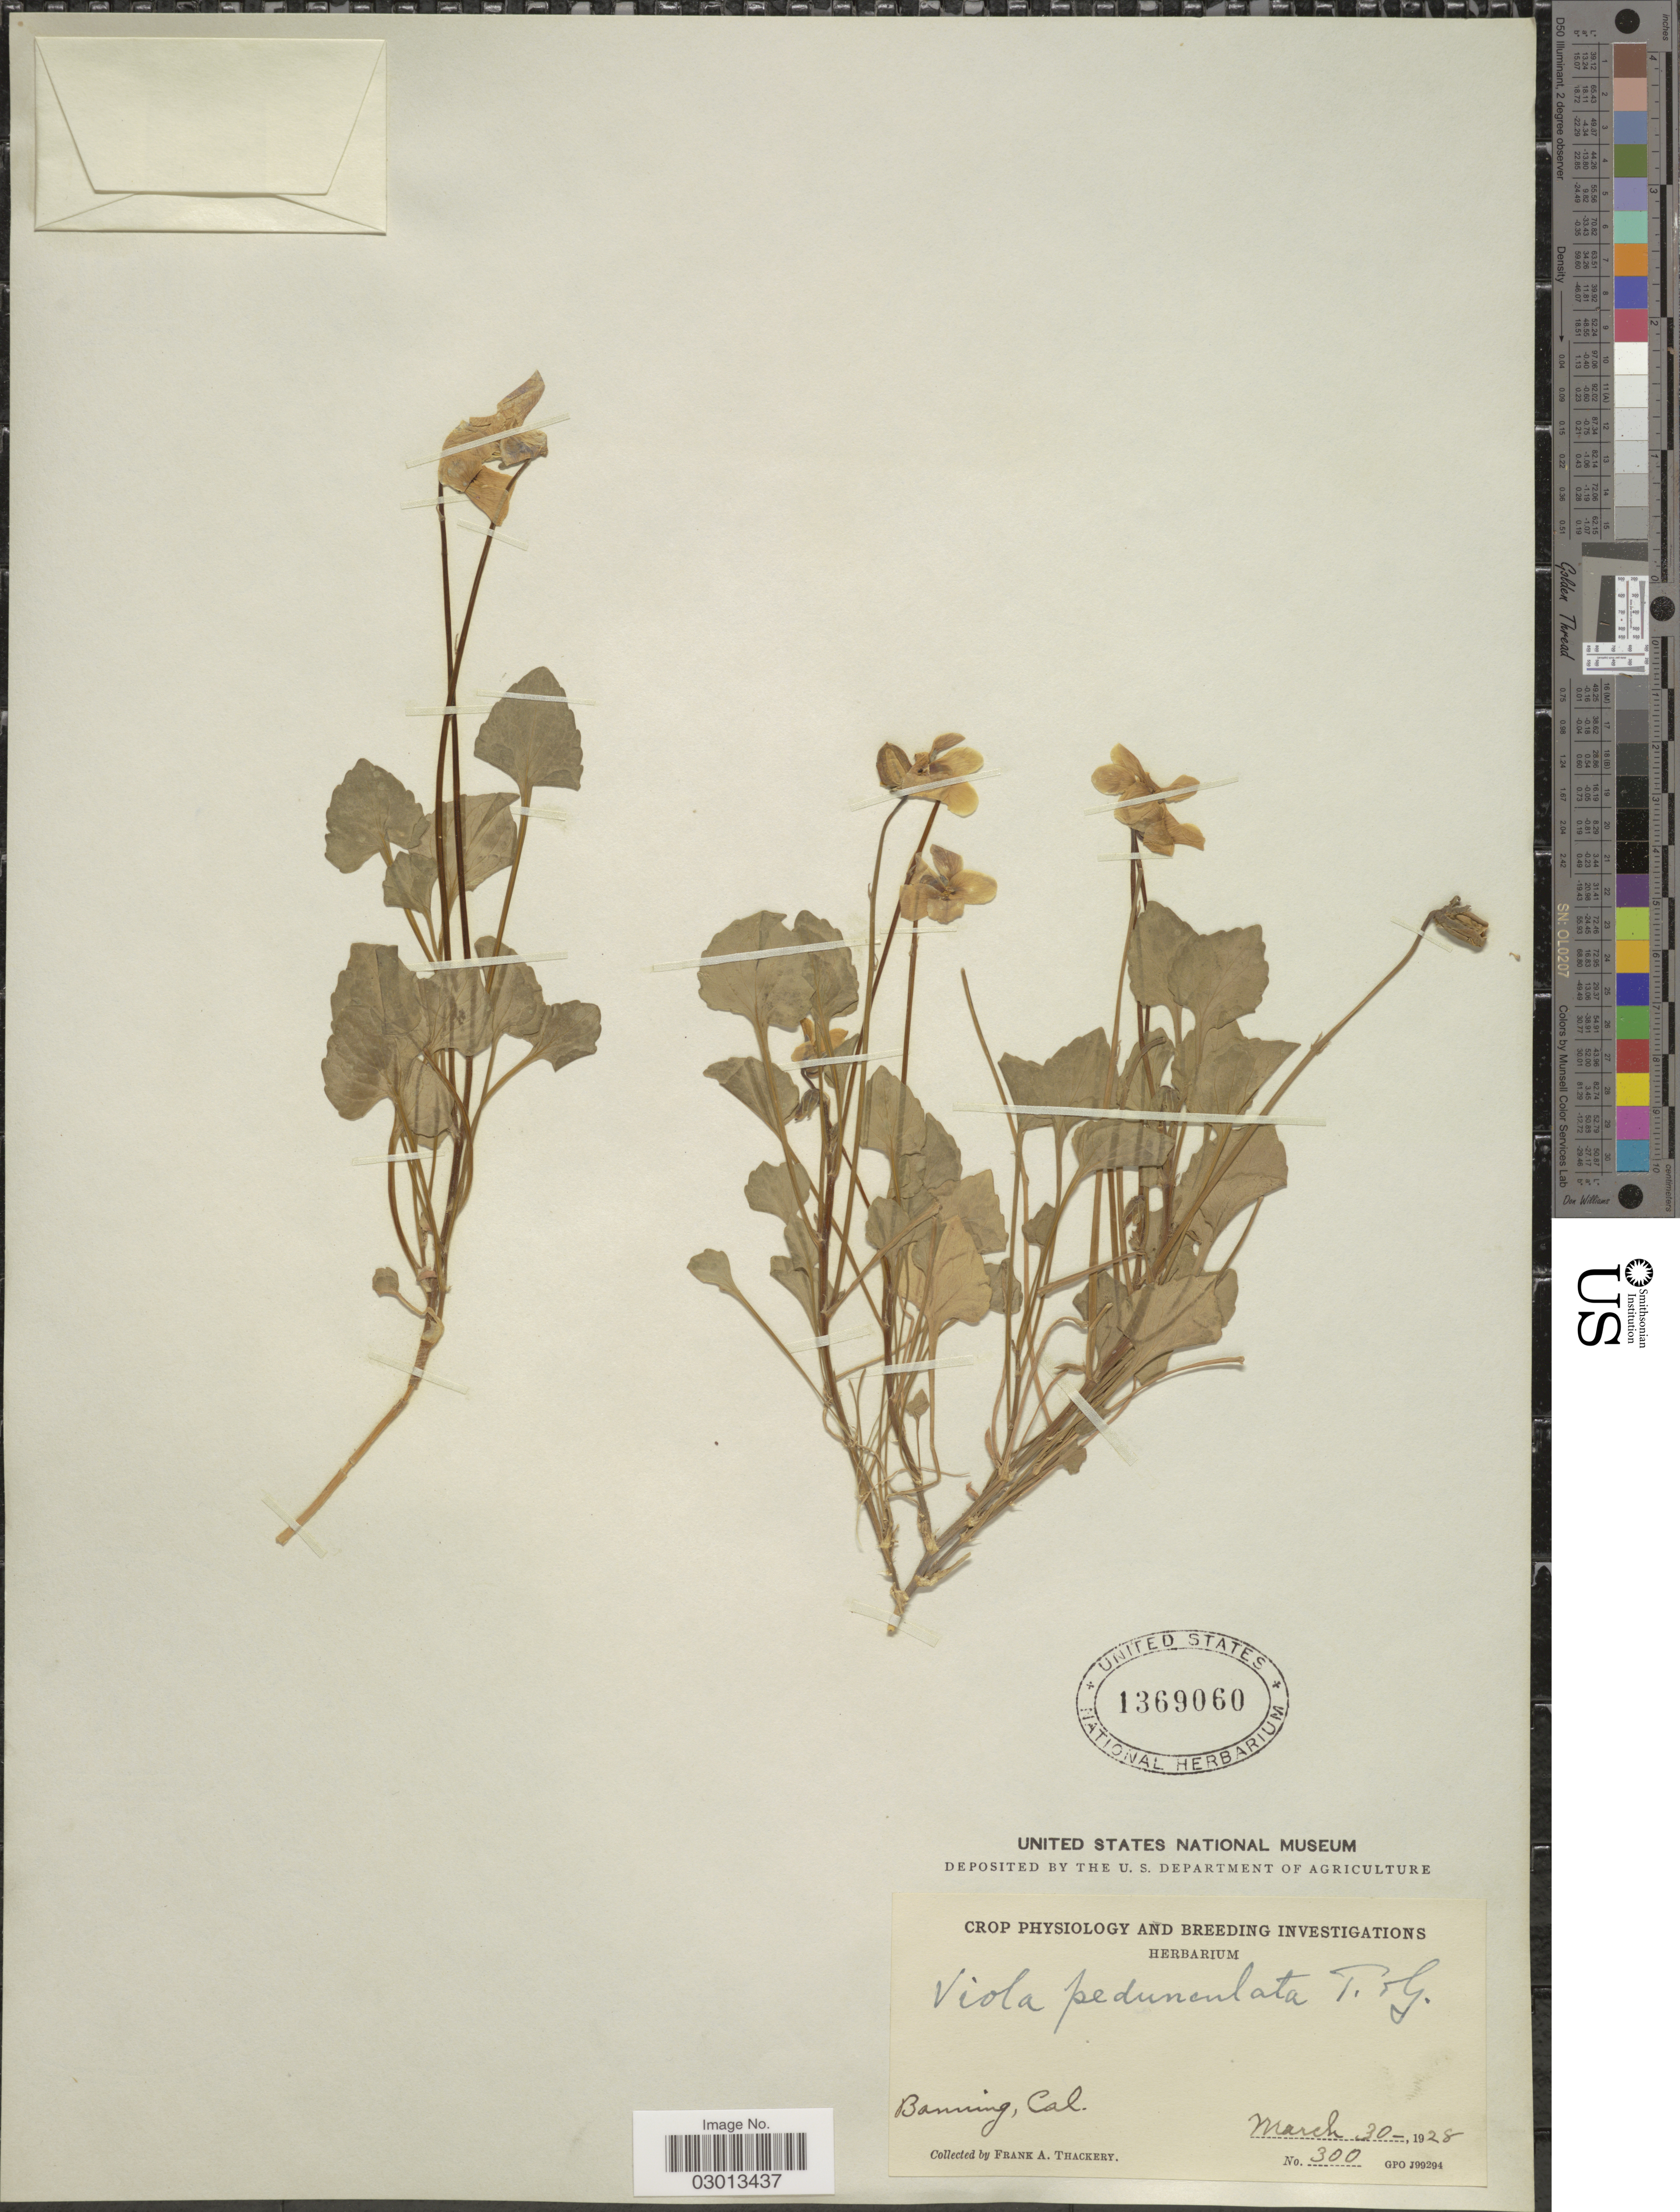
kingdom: Plantae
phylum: Tracheophyta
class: Magnoliopsida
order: Malpighiales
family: Violaceae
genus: Viola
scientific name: Viola pedunculata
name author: Torr. & A. Gray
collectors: F. Thackery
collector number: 300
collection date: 1928-03-30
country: United States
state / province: California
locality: Banning.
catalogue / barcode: US 1369060